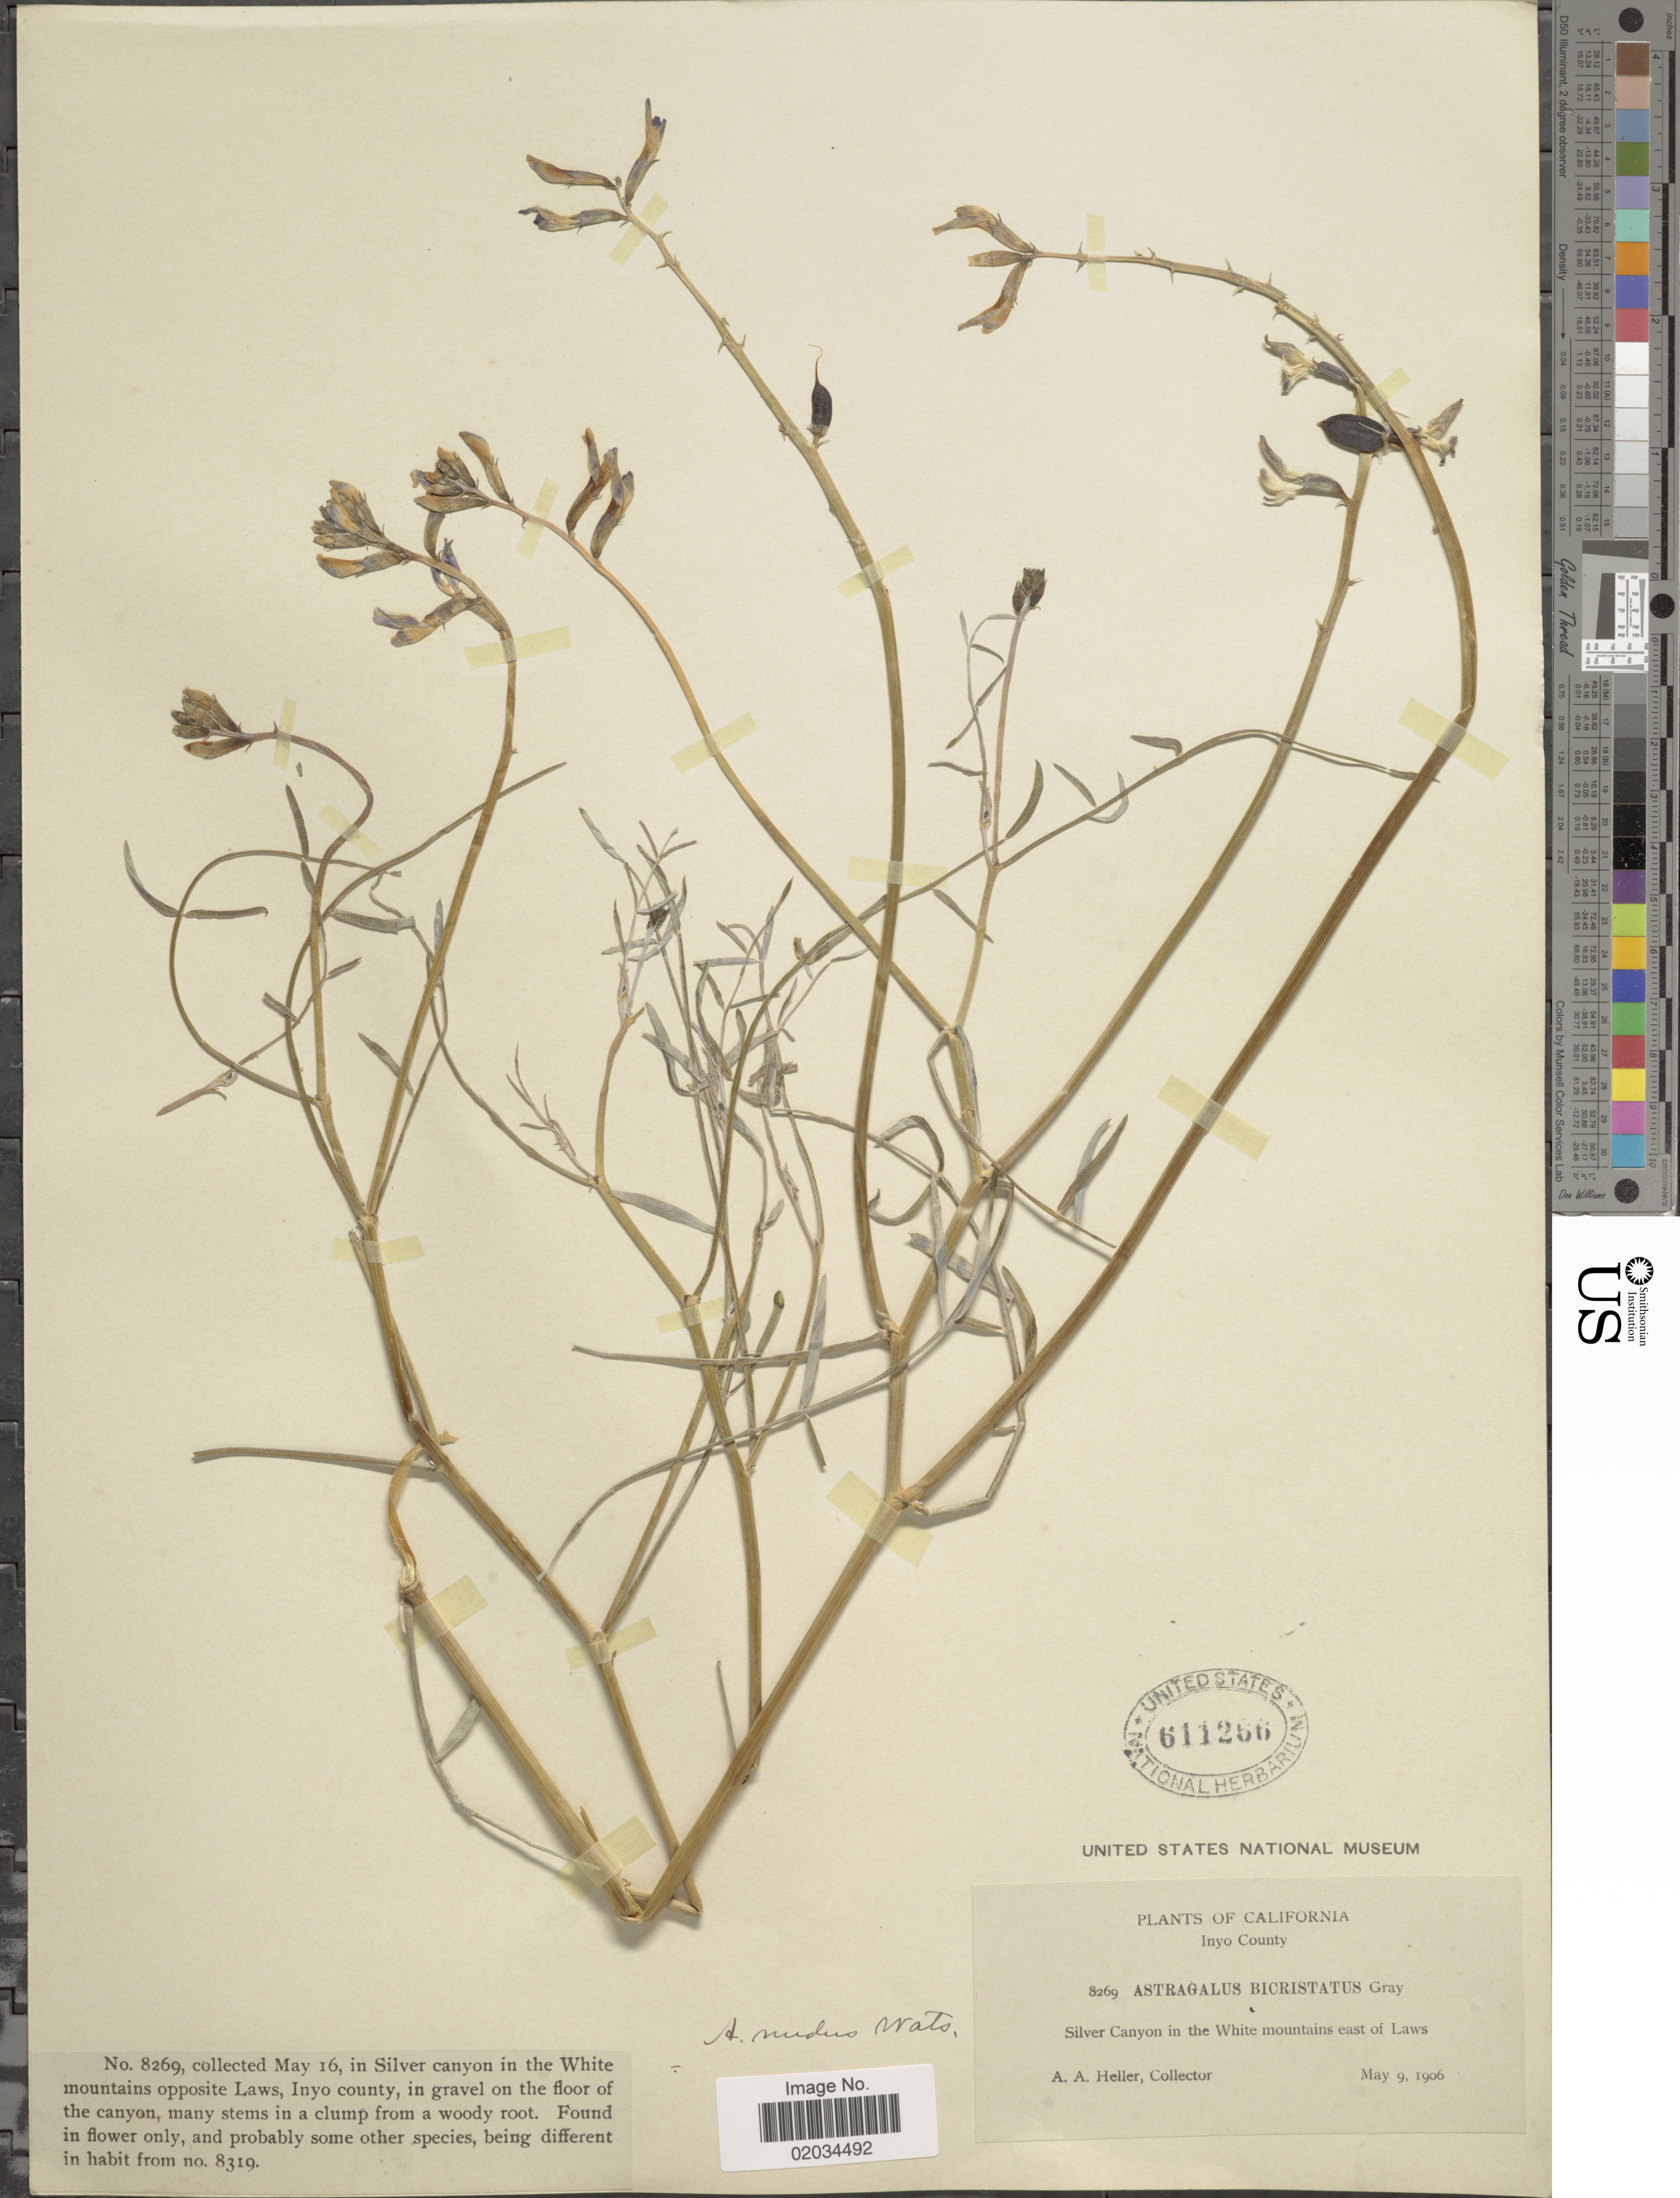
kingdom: Plantae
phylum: Tracheophyta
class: Magnoliopsida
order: Fabales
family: Fabaceae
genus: Astragalus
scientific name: Astragalus serenoi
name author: (Kuntze) E. Sheld.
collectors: A. A. Heller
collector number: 8269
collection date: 1906-05-09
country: United States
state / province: California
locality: Silver Canyon in the White mountains east of Laws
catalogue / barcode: US 611266